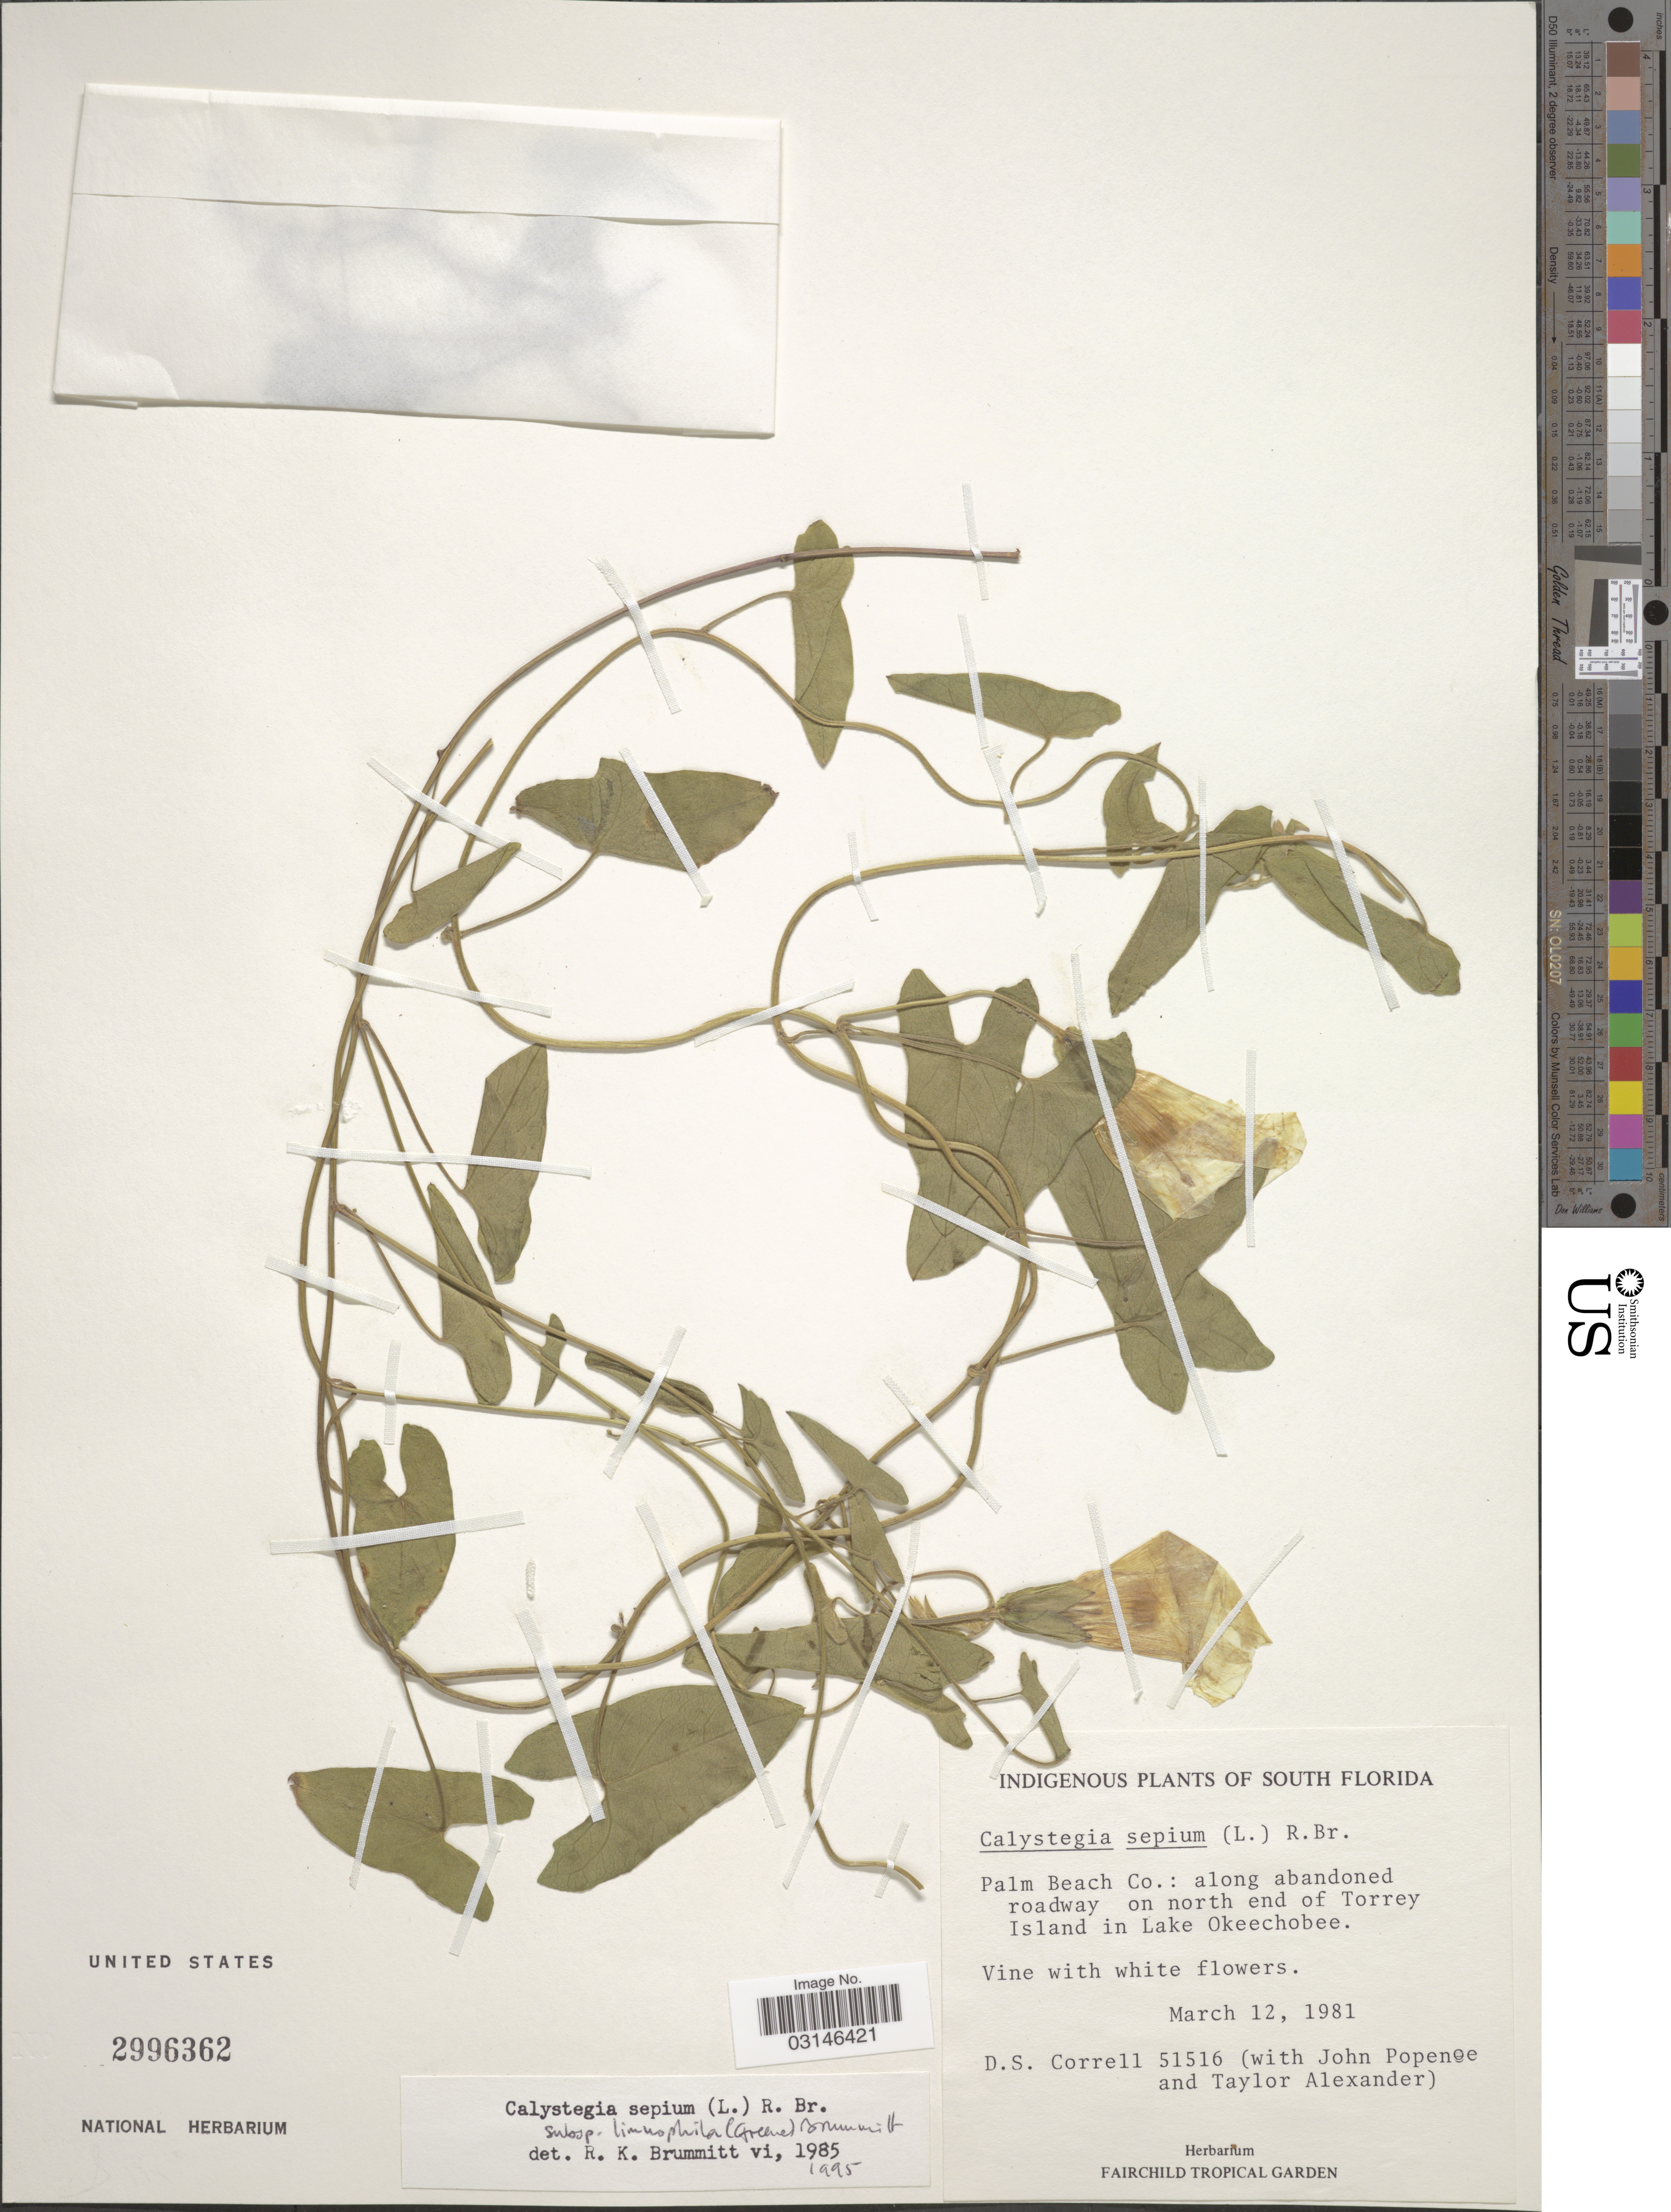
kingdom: Plantae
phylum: Tracheophyta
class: Magnoliopsida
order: Solanales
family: Convolvulaceae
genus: Calystegia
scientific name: Calystegia sepium subsp. limnophila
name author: (Greene) Brummitt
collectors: D. S. Correll, J. Popenoe & T. Alexander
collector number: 51516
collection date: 1981-03-12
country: United States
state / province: Florida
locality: South Florida, Palm Beach Co.: along abandoned roadway on north end of Torrey Island in Lake Okeechobee.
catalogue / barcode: US 2996362